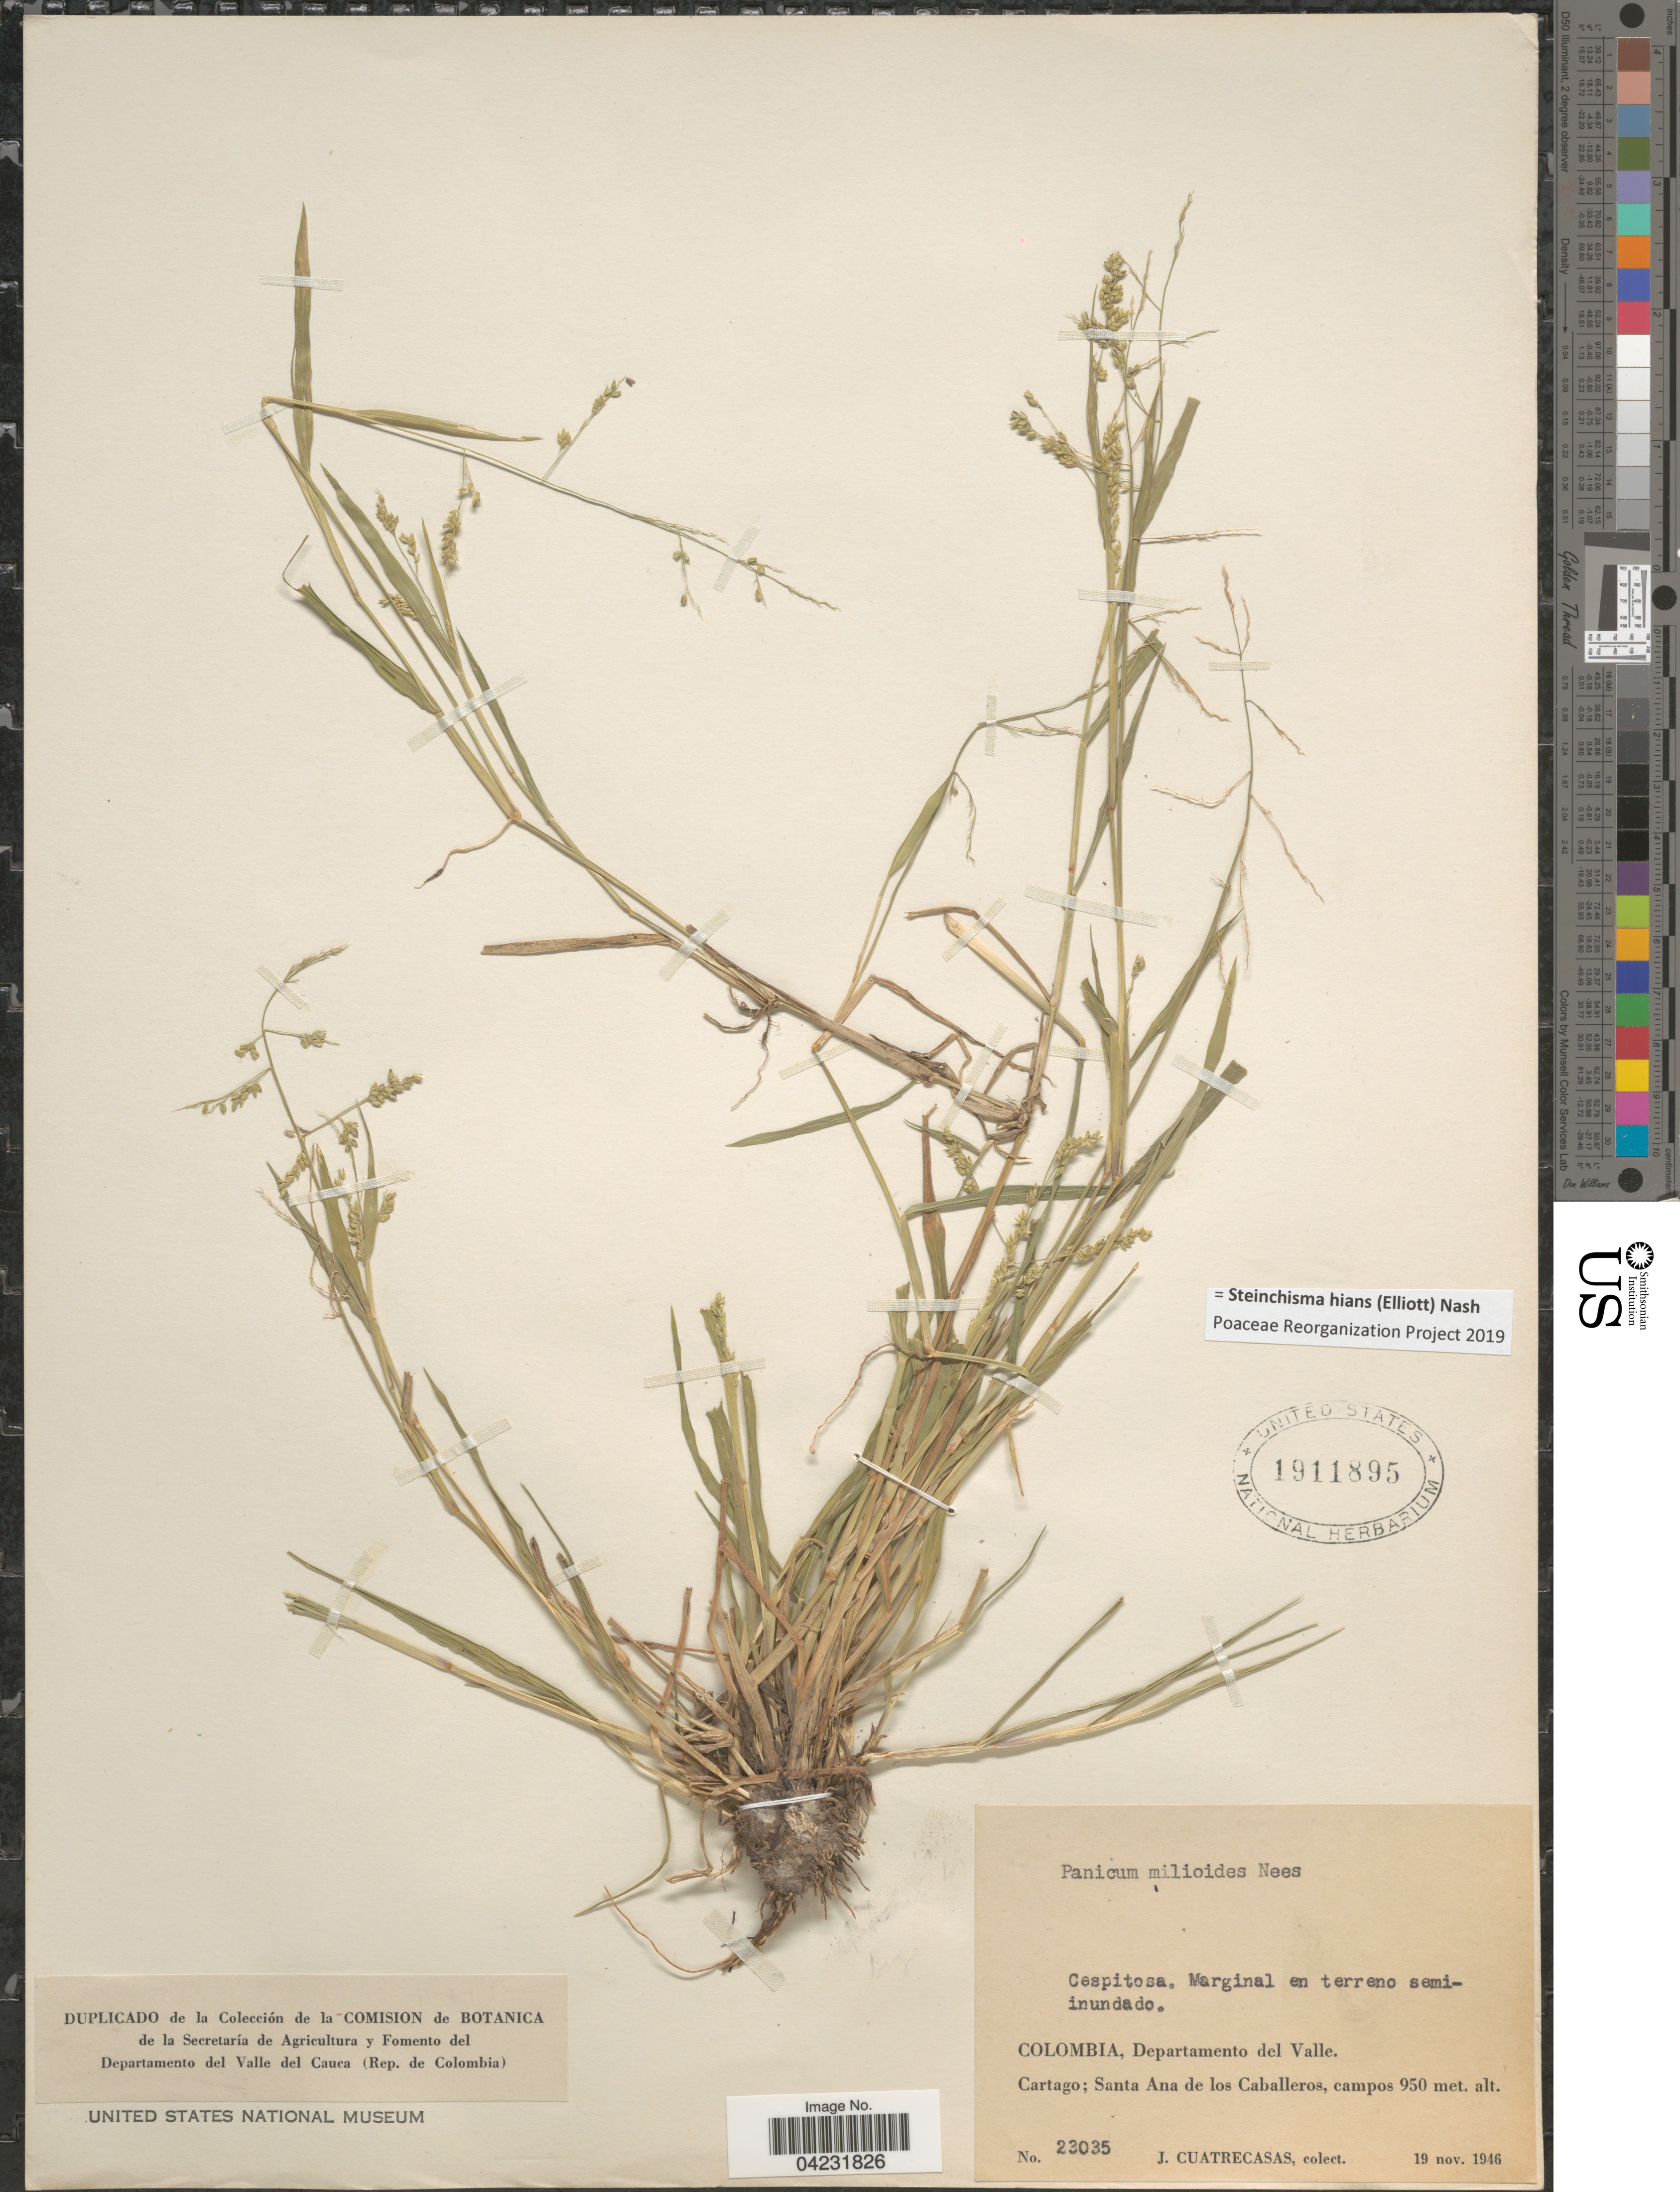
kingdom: Plantae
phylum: Tracheophyta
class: Liliopsida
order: Poales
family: Poaceae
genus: Steinchisma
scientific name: Steinchisma hians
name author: (Elliott) Nash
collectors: J. Cuatrecasas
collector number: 23035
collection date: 1946-11-19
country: Colombia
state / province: Valle del Cauca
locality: Departamento del Valle. Cartago; Santa Ana de los Caballeros, campos.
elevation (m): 950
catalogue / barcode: US 1911895